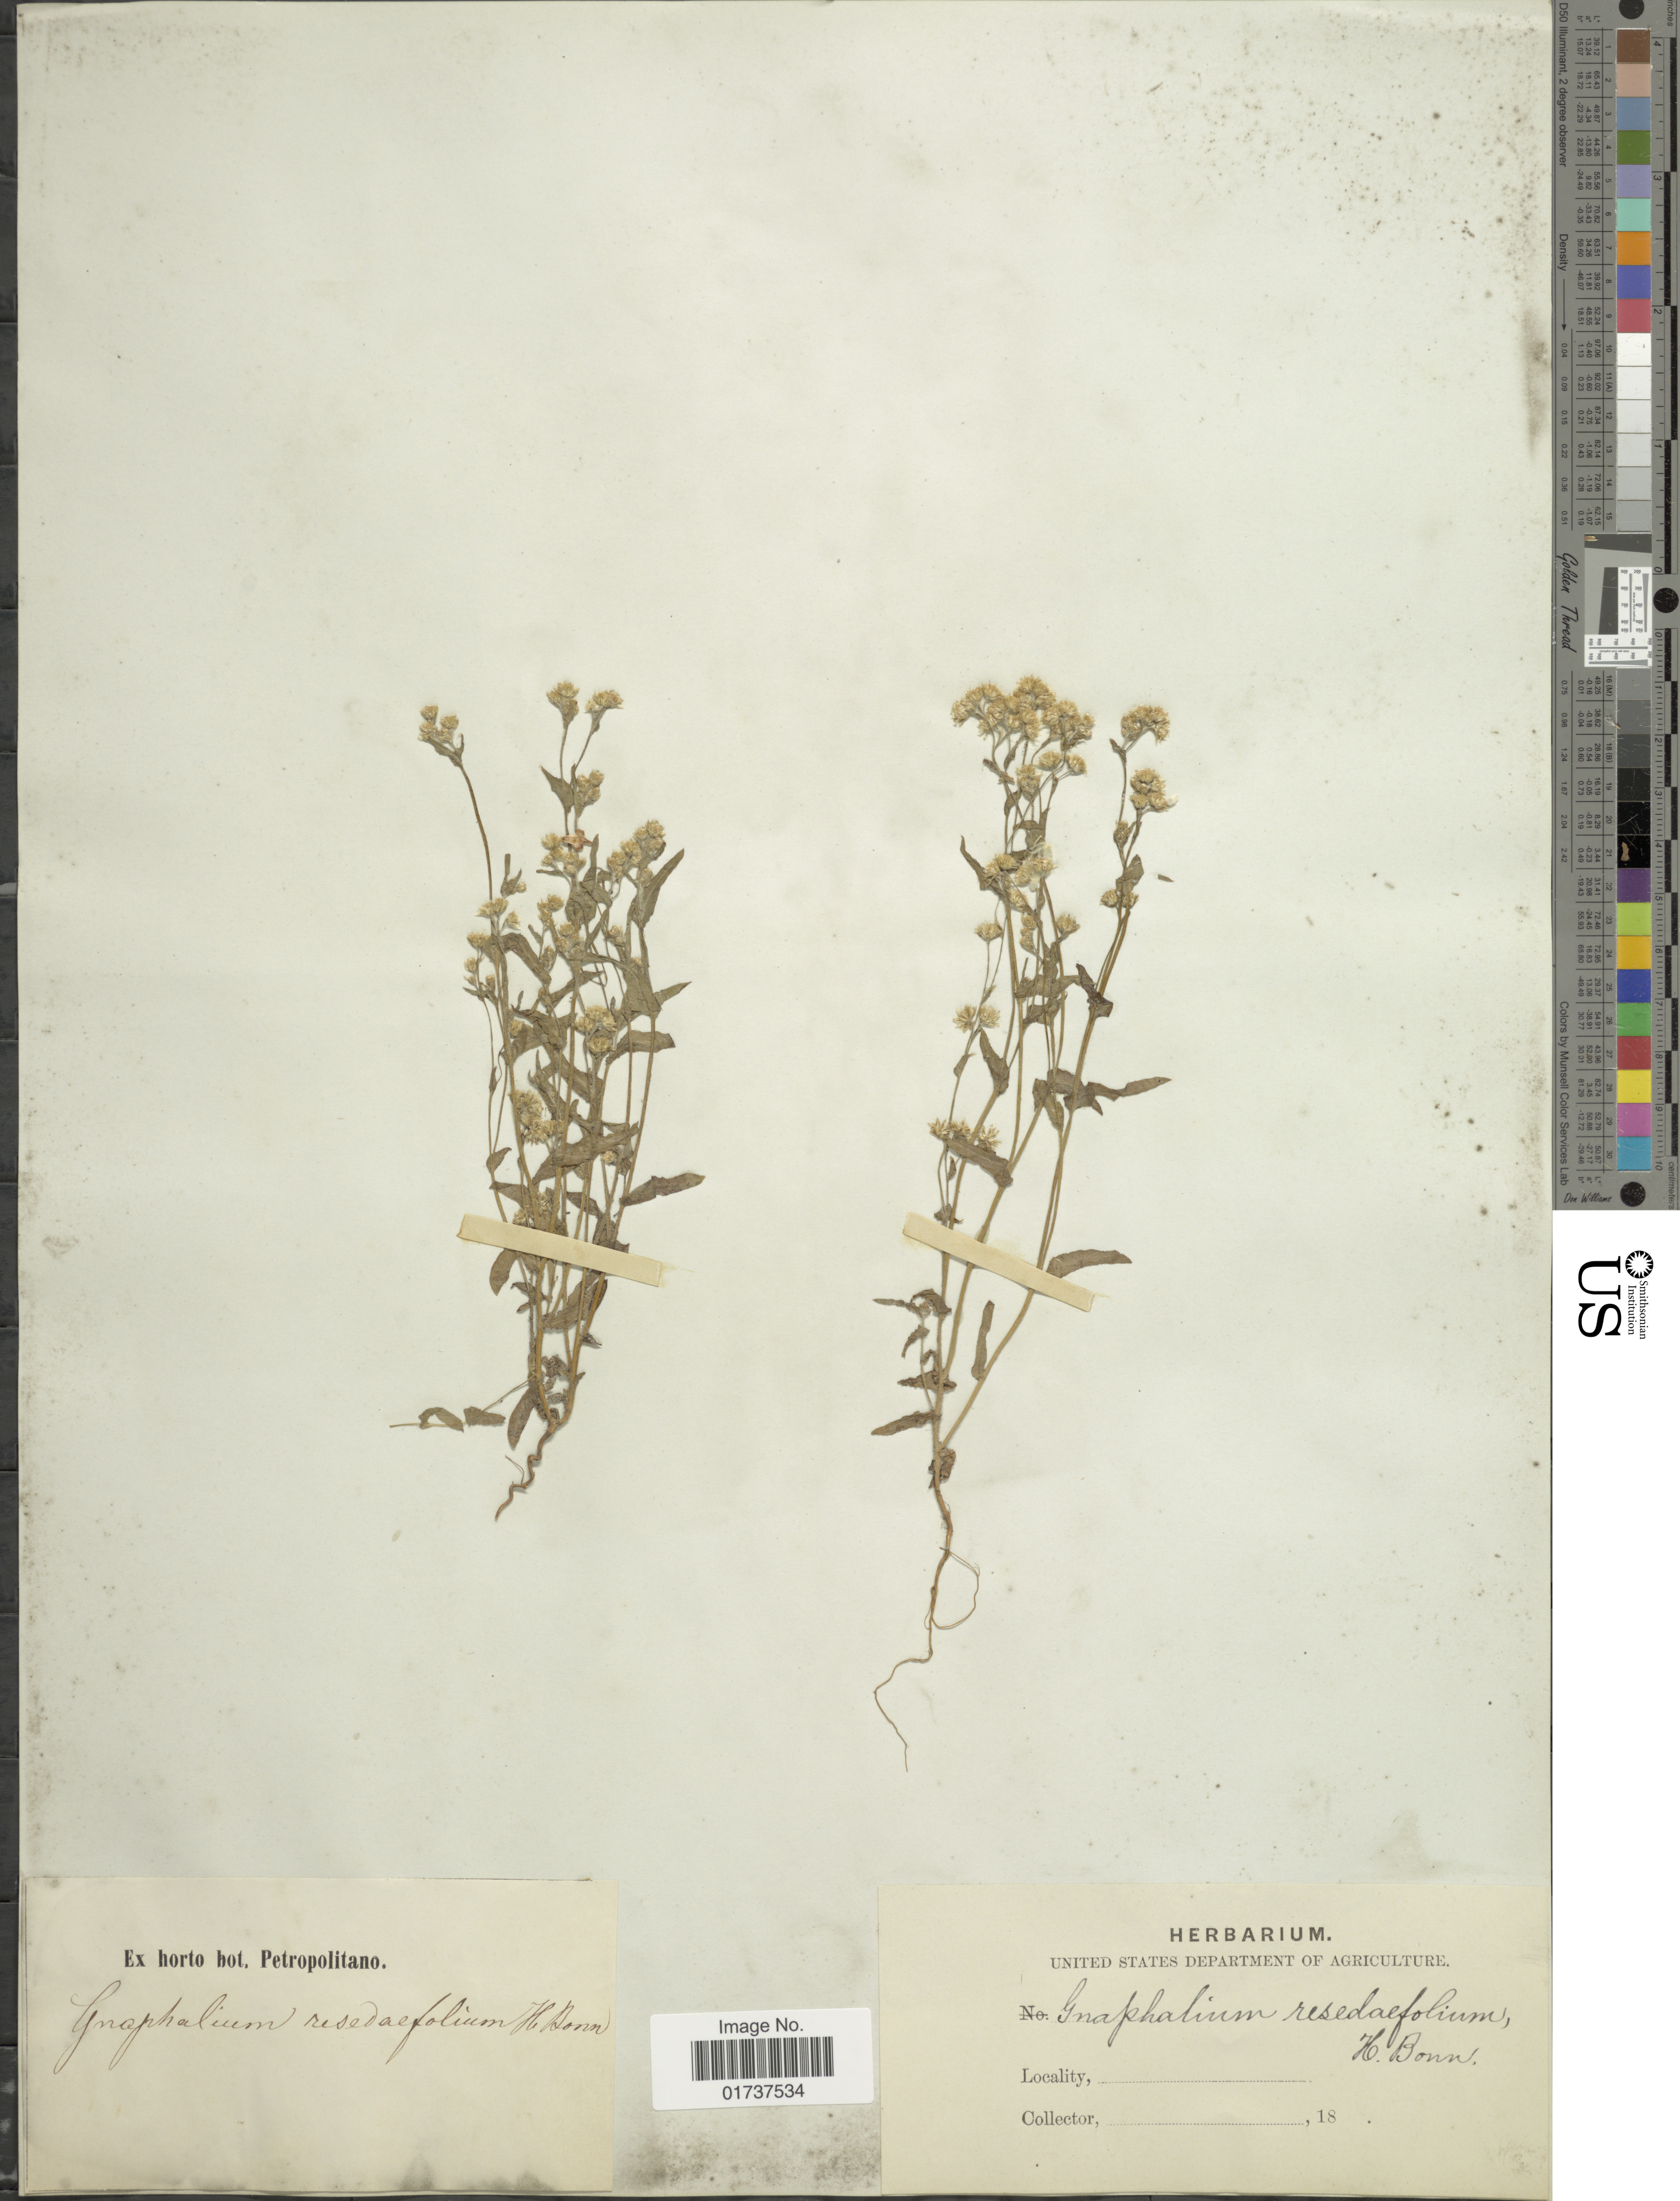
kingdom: Plantae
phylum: Tracheophyta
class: Magnoliopsida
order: Asterales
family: Asteraceae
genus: Gnaphalium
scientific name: Gnaphalium resedifolium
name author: Tausch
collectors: ex Horto Bot. Petropolitano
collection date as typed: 18